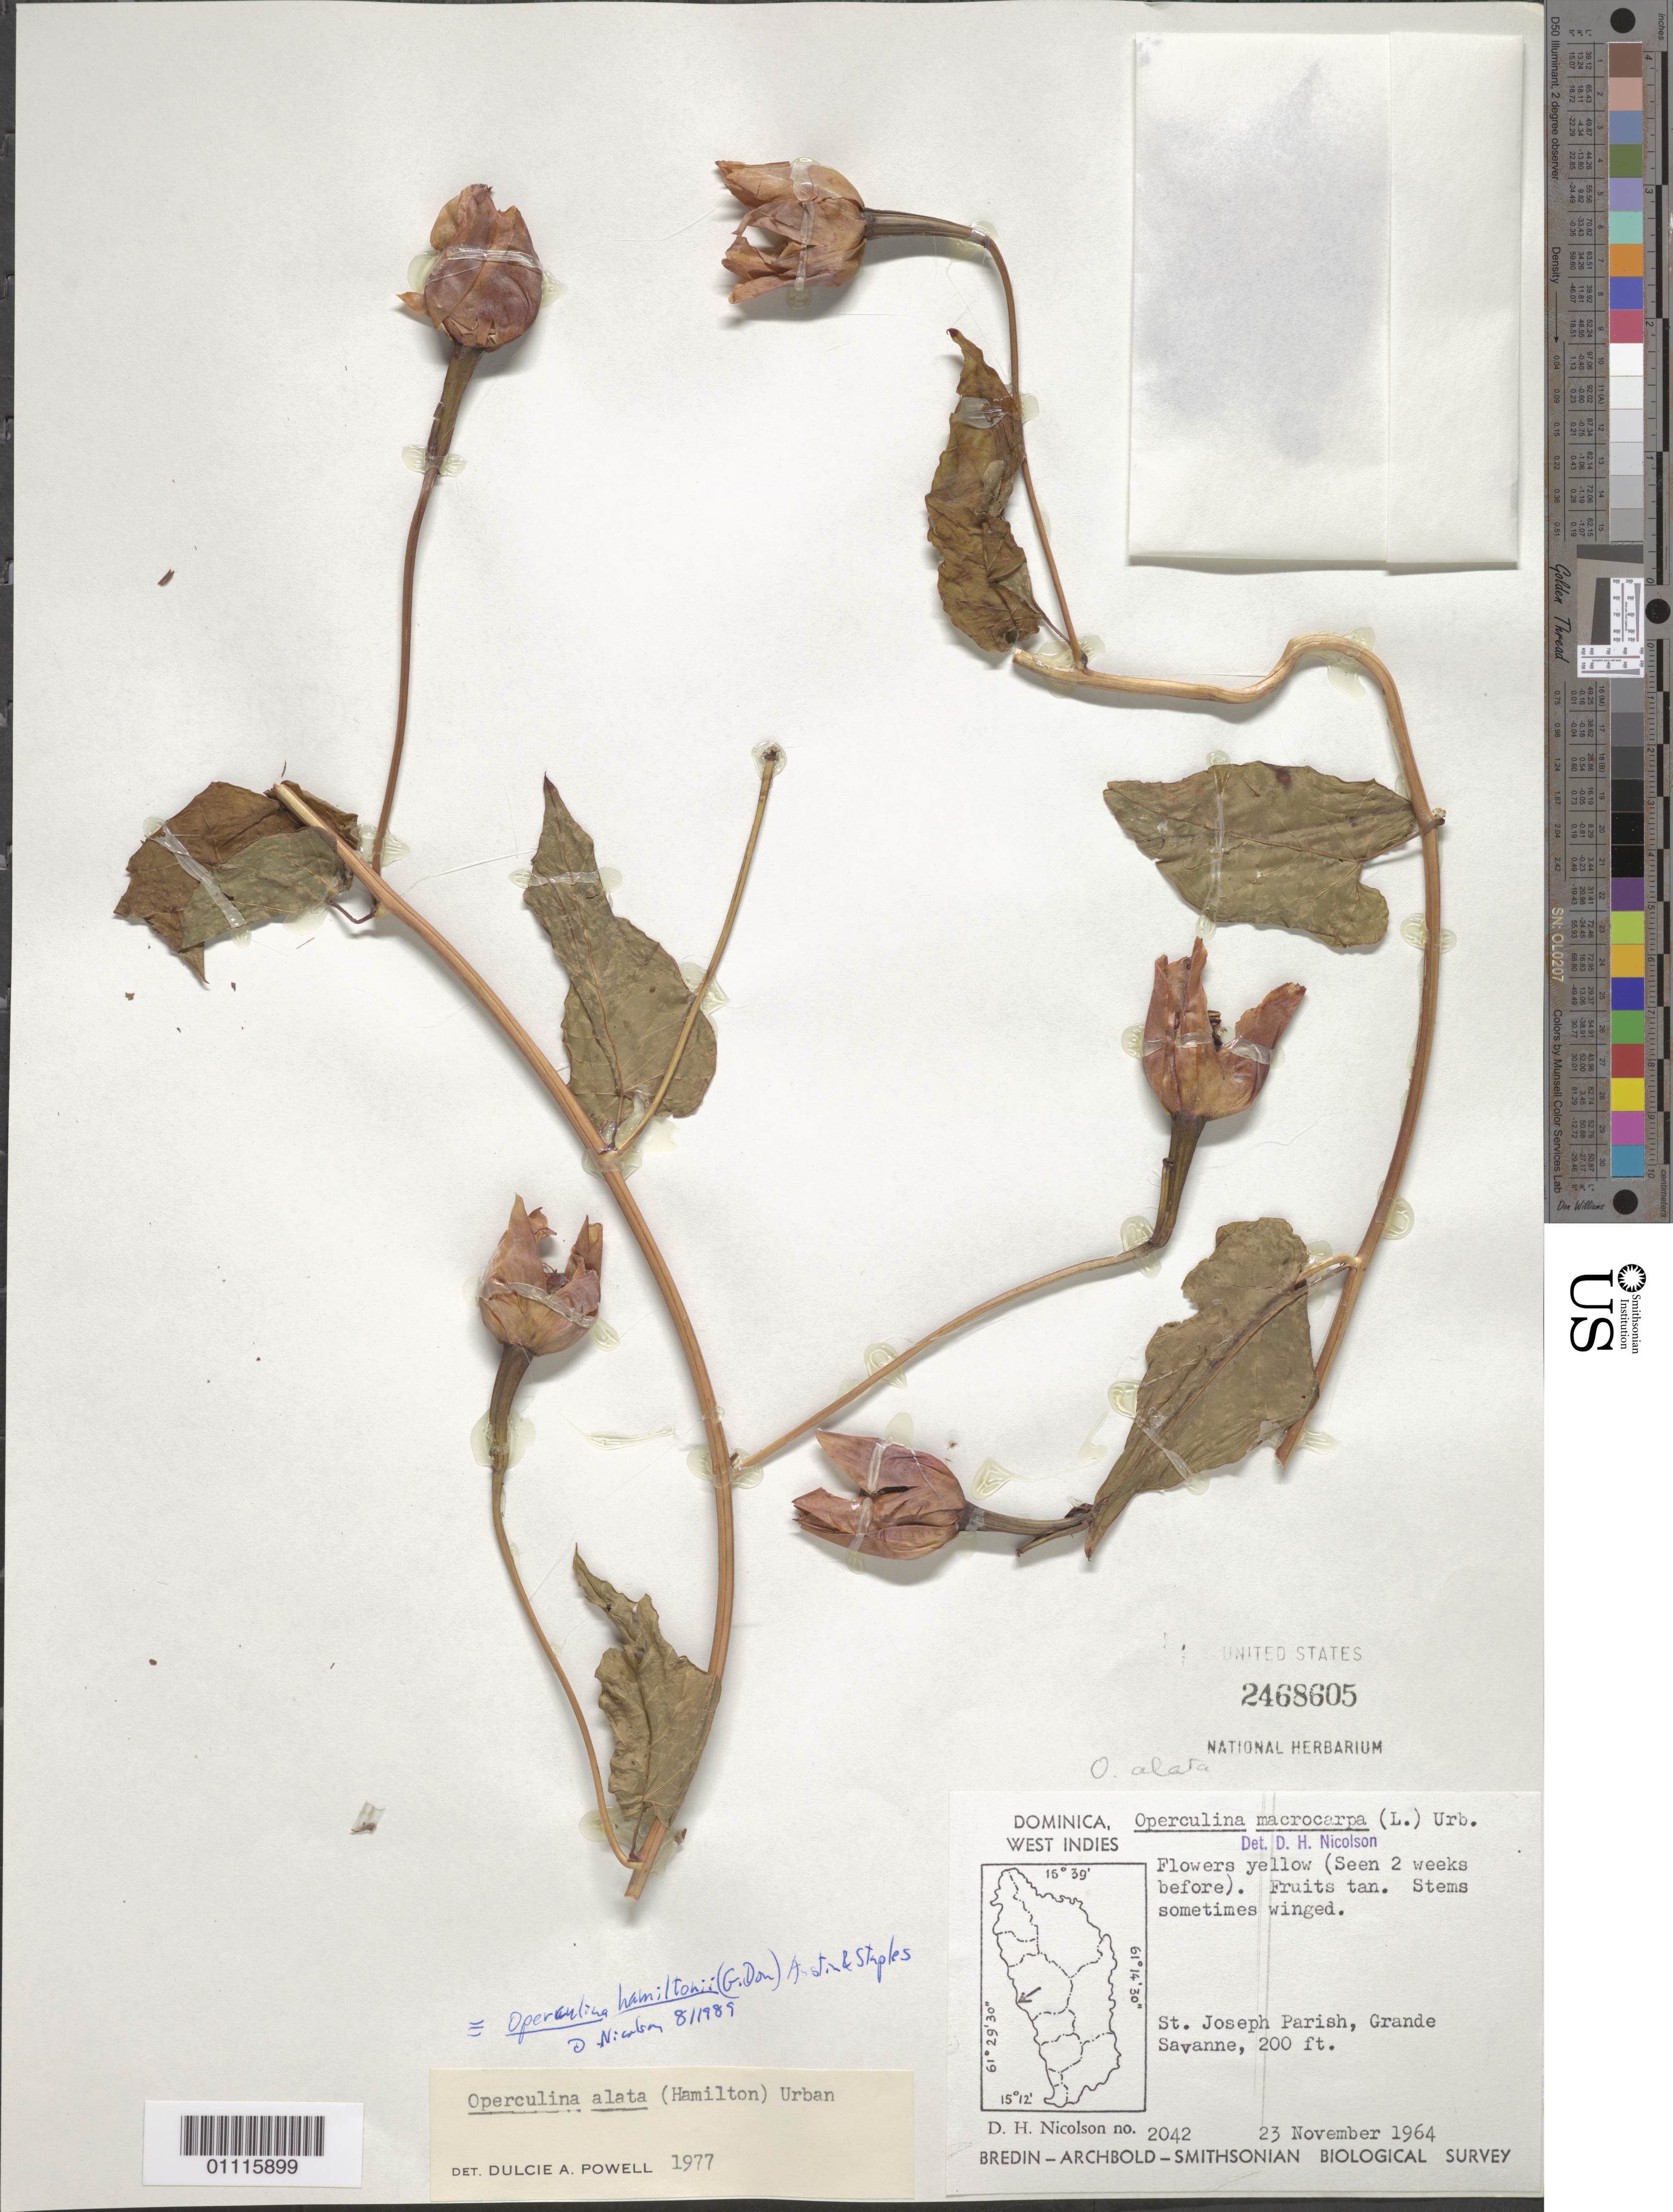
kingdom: Plantae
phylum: Tracheophyta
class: Magnoliopsida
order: Solanales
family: Convolvulaceae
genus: Operculina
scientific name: Operculina hamiltonii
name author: (G. Don) D.F. Austin & Staples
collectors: D. H. Nicolson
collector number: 2042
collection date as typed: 23 Nov 1964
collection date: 1964-11-23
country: Dominica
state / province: St. Joseph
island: Dominica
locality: Grande Savanne.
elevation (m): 61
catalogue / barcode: US 2468605